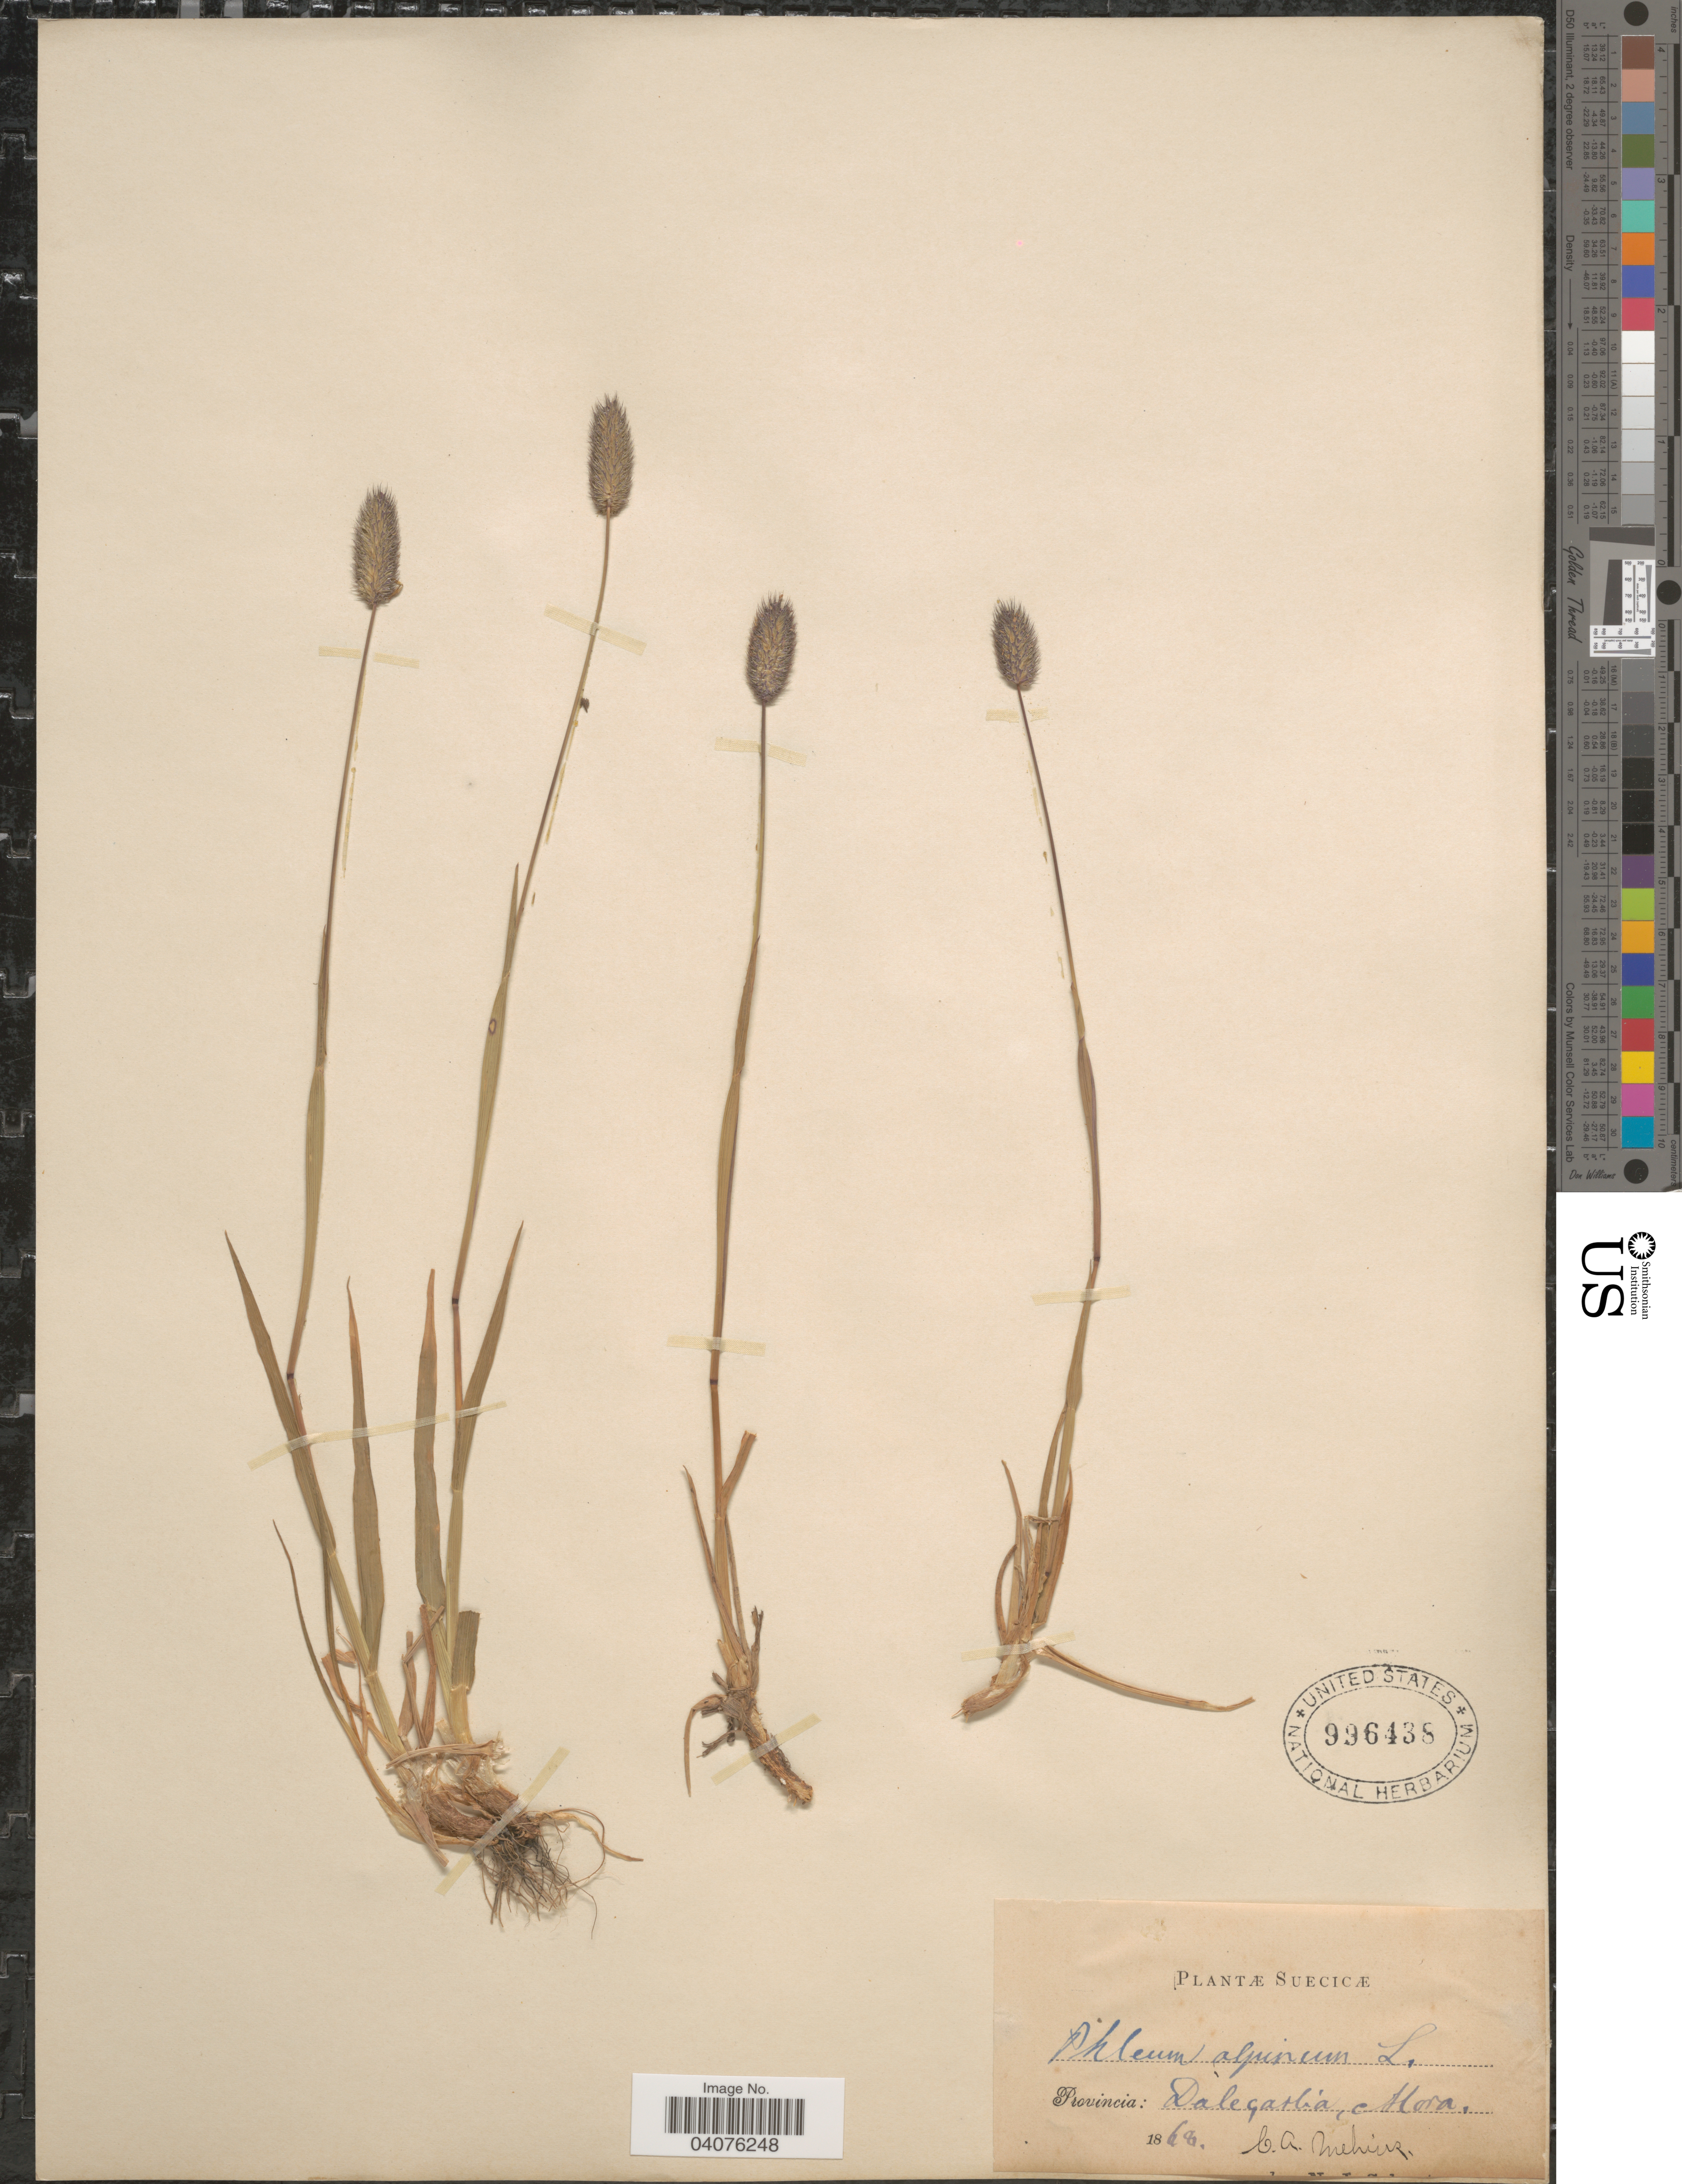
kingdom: Plantae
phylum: Tracheophyta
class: Liliopsida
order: Poales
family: Poaceae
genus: Phleum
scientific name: Phleum alpinum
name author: L.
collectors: C. Mehius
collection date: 1868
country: Sweden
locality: Suecicæ. Provincia: Dalecarlia, Mora.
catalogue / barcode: US 996438